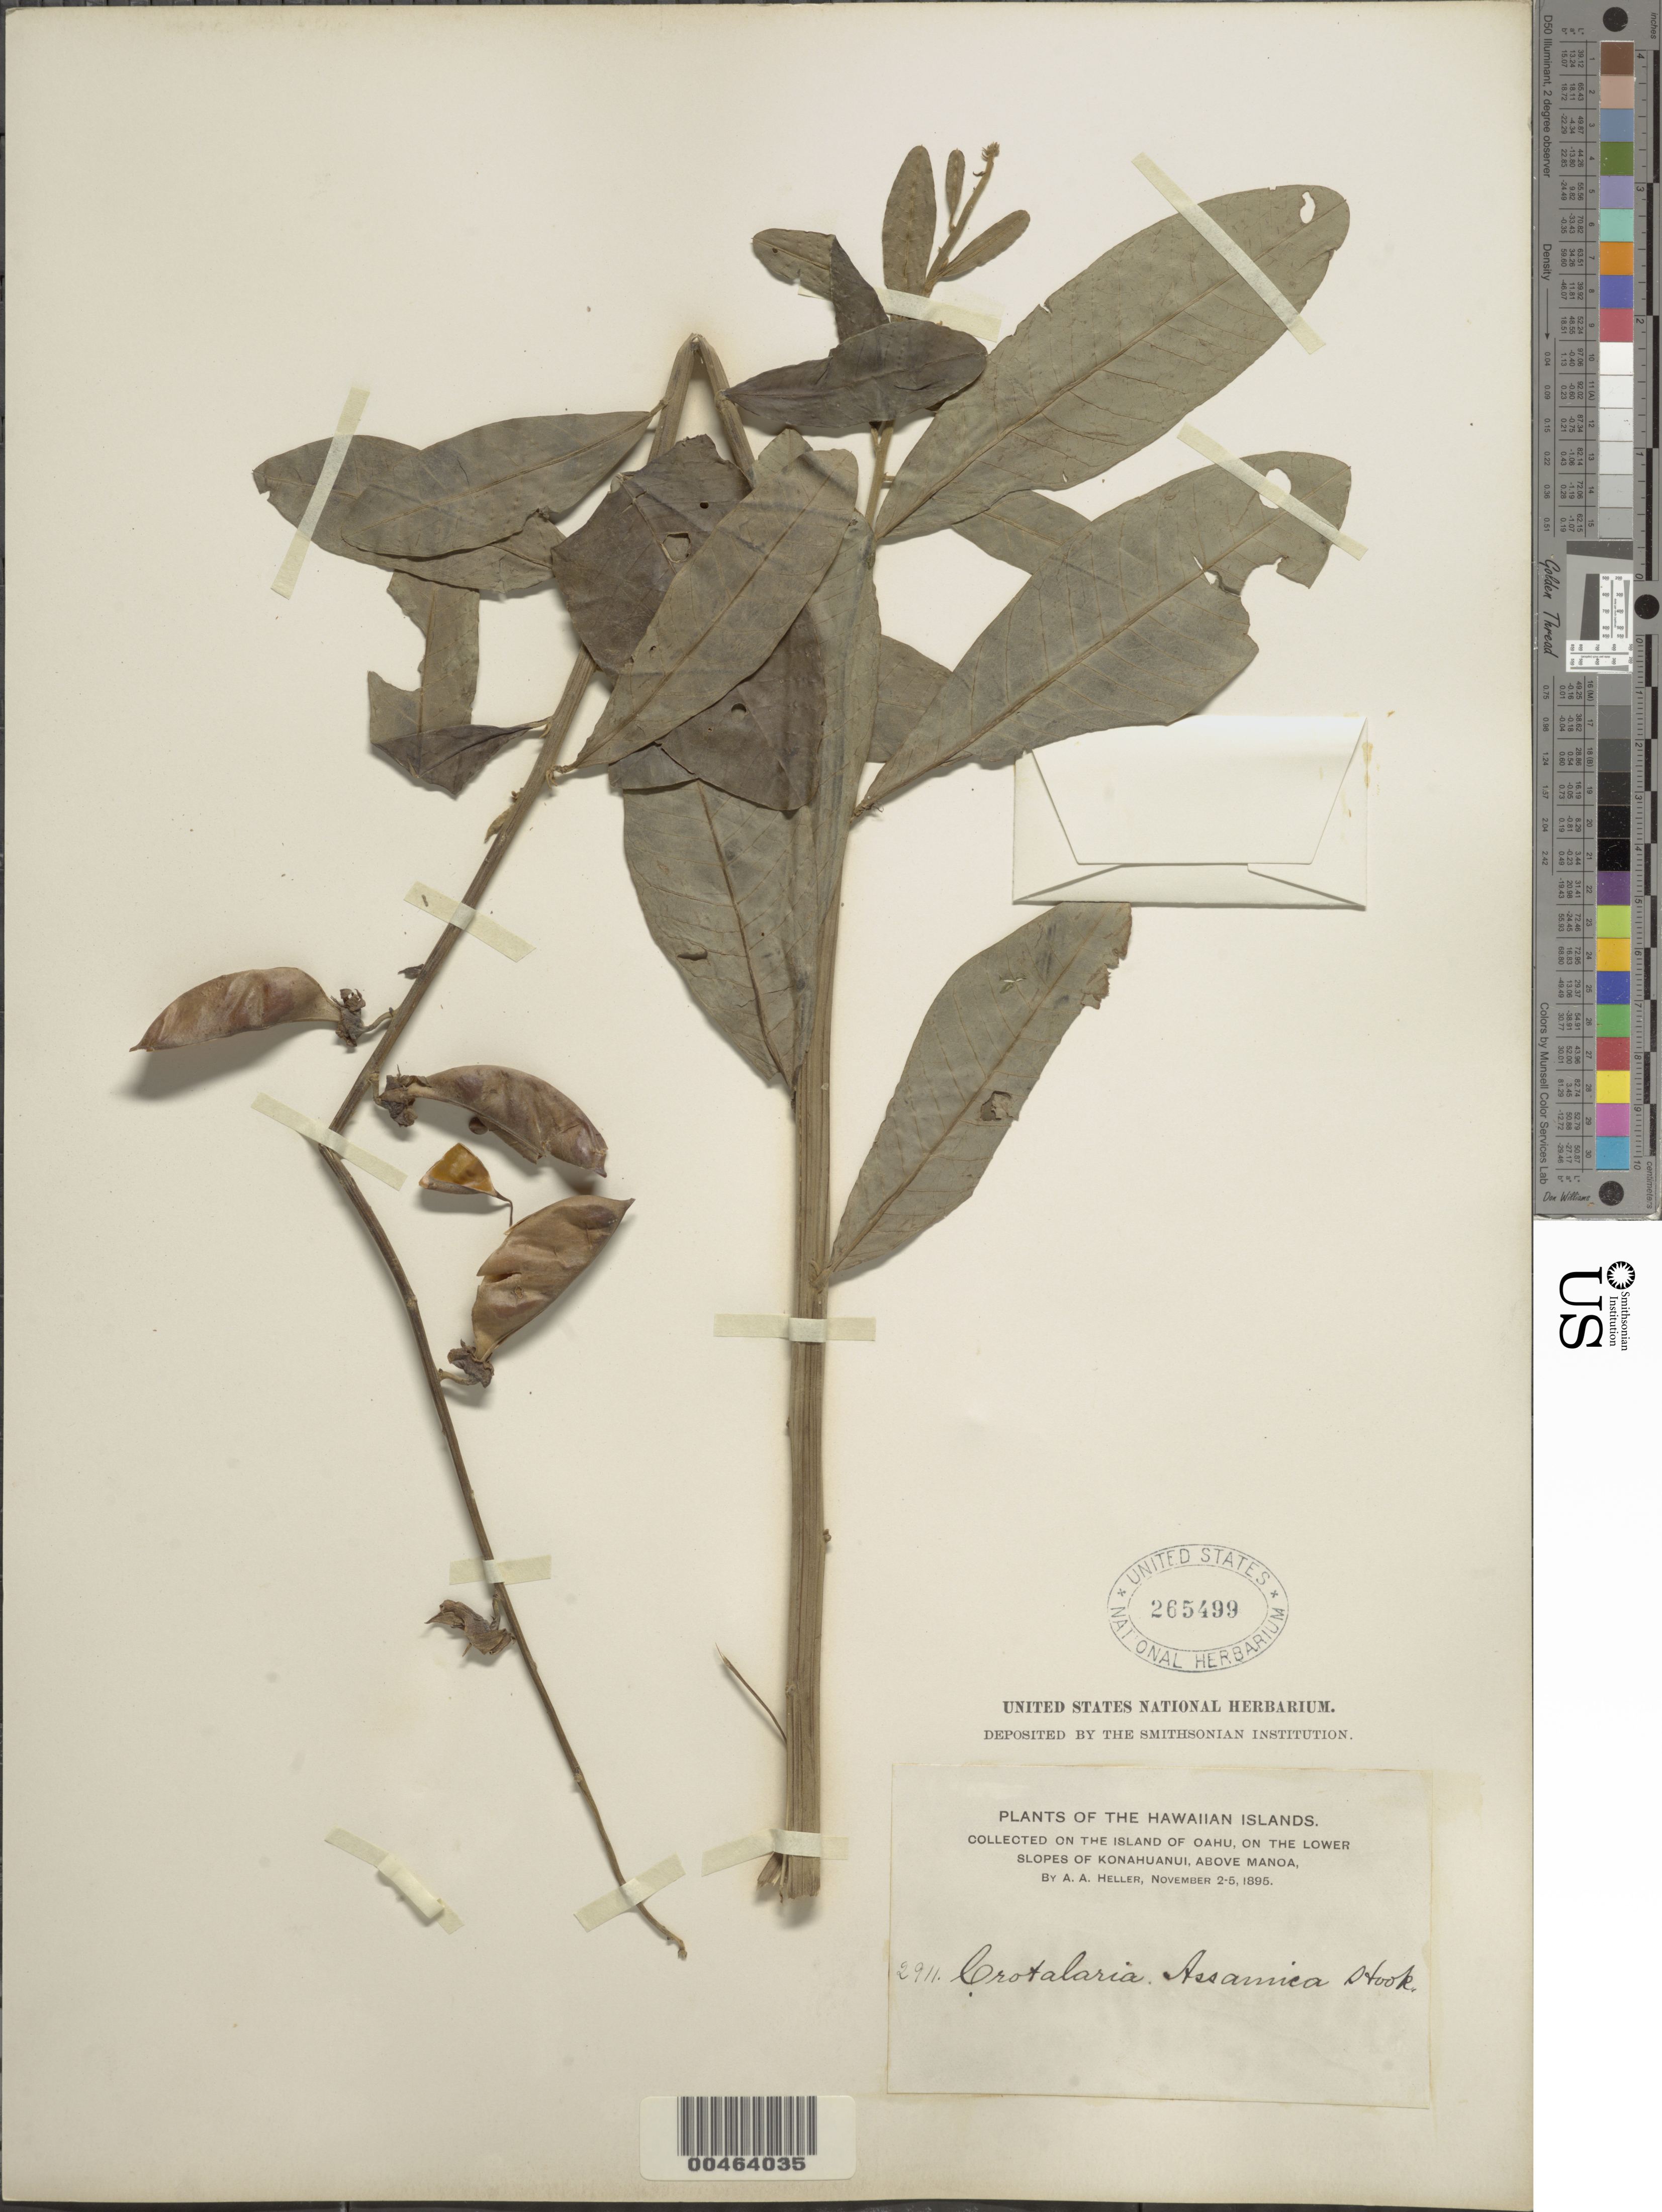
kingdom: Plantae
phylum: Tracheophyta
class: Magnoliopsida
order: Fabales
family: Fabaceae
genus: Crotalaria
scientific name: Crotalaria assamica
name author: Benth.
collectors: A. A. Heller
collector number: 2911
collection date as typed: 2 Nov 1895 to 5 Nov 1895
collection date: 1895-11-02/1895-11-05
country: United States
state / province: Hawaii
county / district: Honolulu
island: Oahu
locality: On the lower slopes of Konahuanui, above Manoa.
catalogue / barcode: US 265499